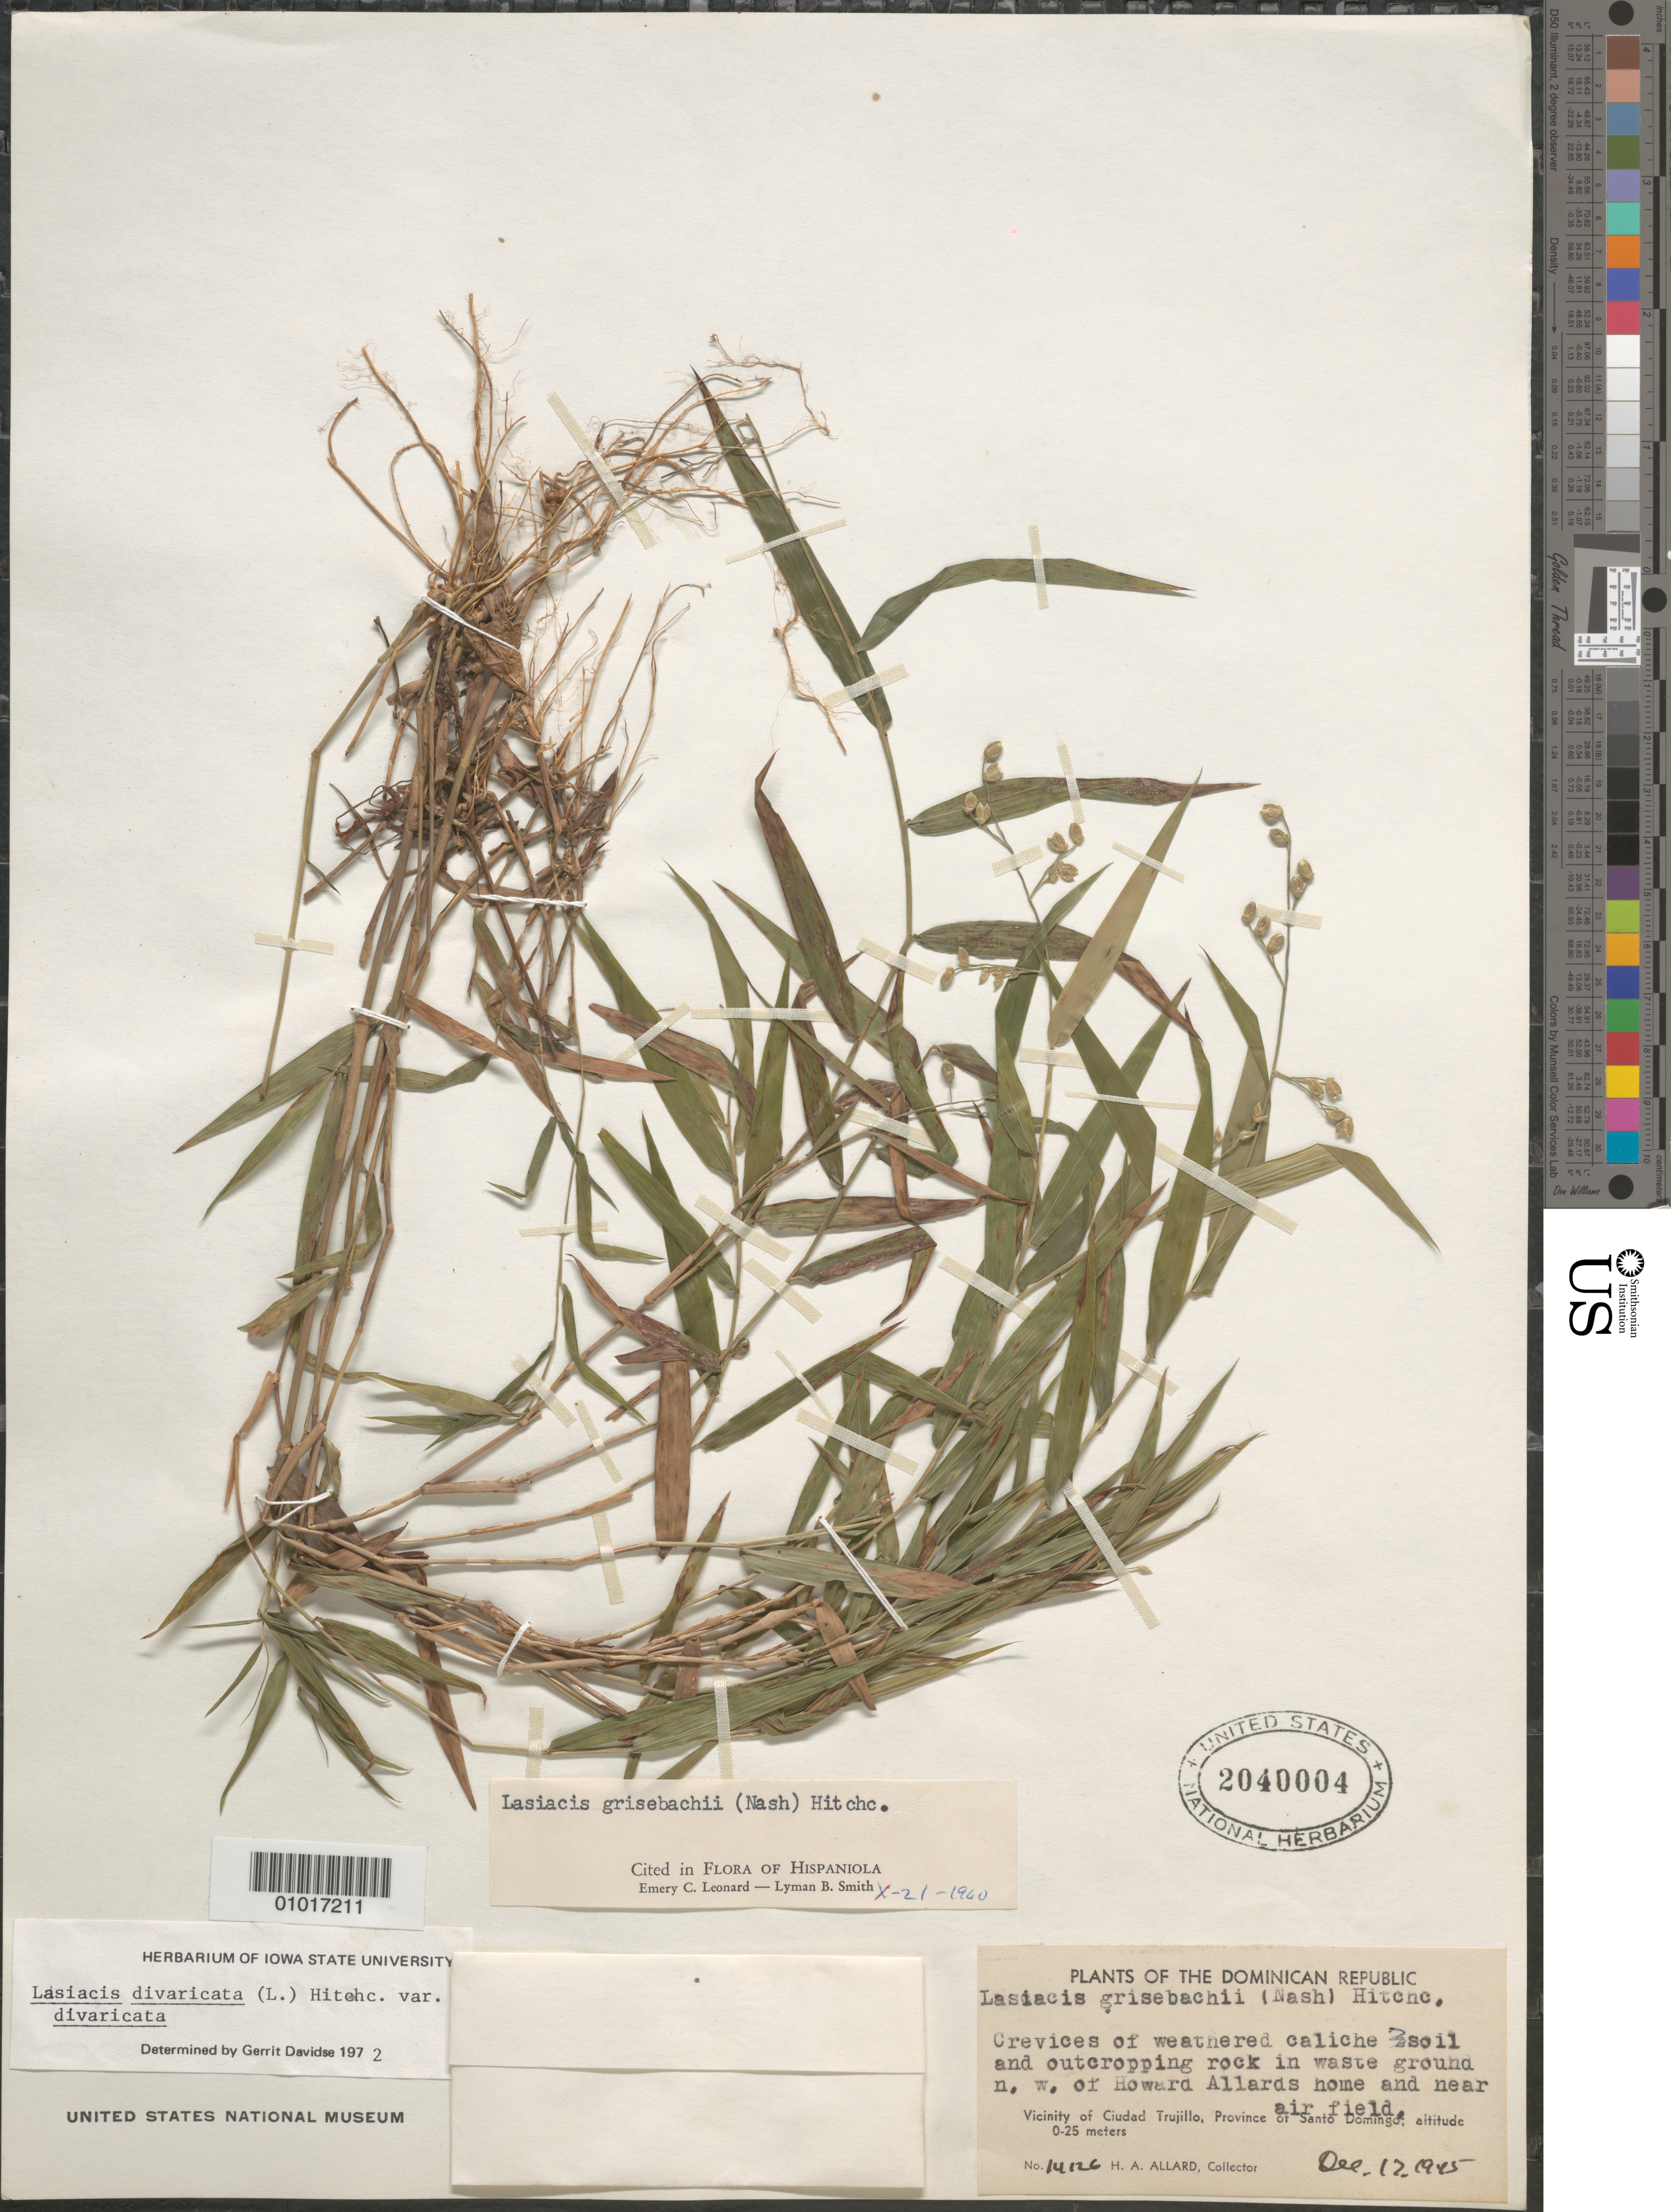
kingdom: Plantae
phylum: Tracheophyta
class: Liliopsida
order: Poales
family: Poaceae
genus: Lasiacis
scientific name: Lasiacis divaricata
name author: (L.) Hitchc.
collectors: H. A. Allard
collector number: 14126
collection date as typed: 12 Dec 1945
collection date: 1945-12-12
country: Dominican Republic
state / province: La Vega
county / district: Santo Domingo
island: Hispaniola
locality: Northwest of Howard Allard's home and near an airfield, Vicinity of Ciudad Trujillo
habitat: crevices of weathered caliche soil and outcropping rock in waste ground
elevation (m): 0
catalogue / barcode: US 2040004